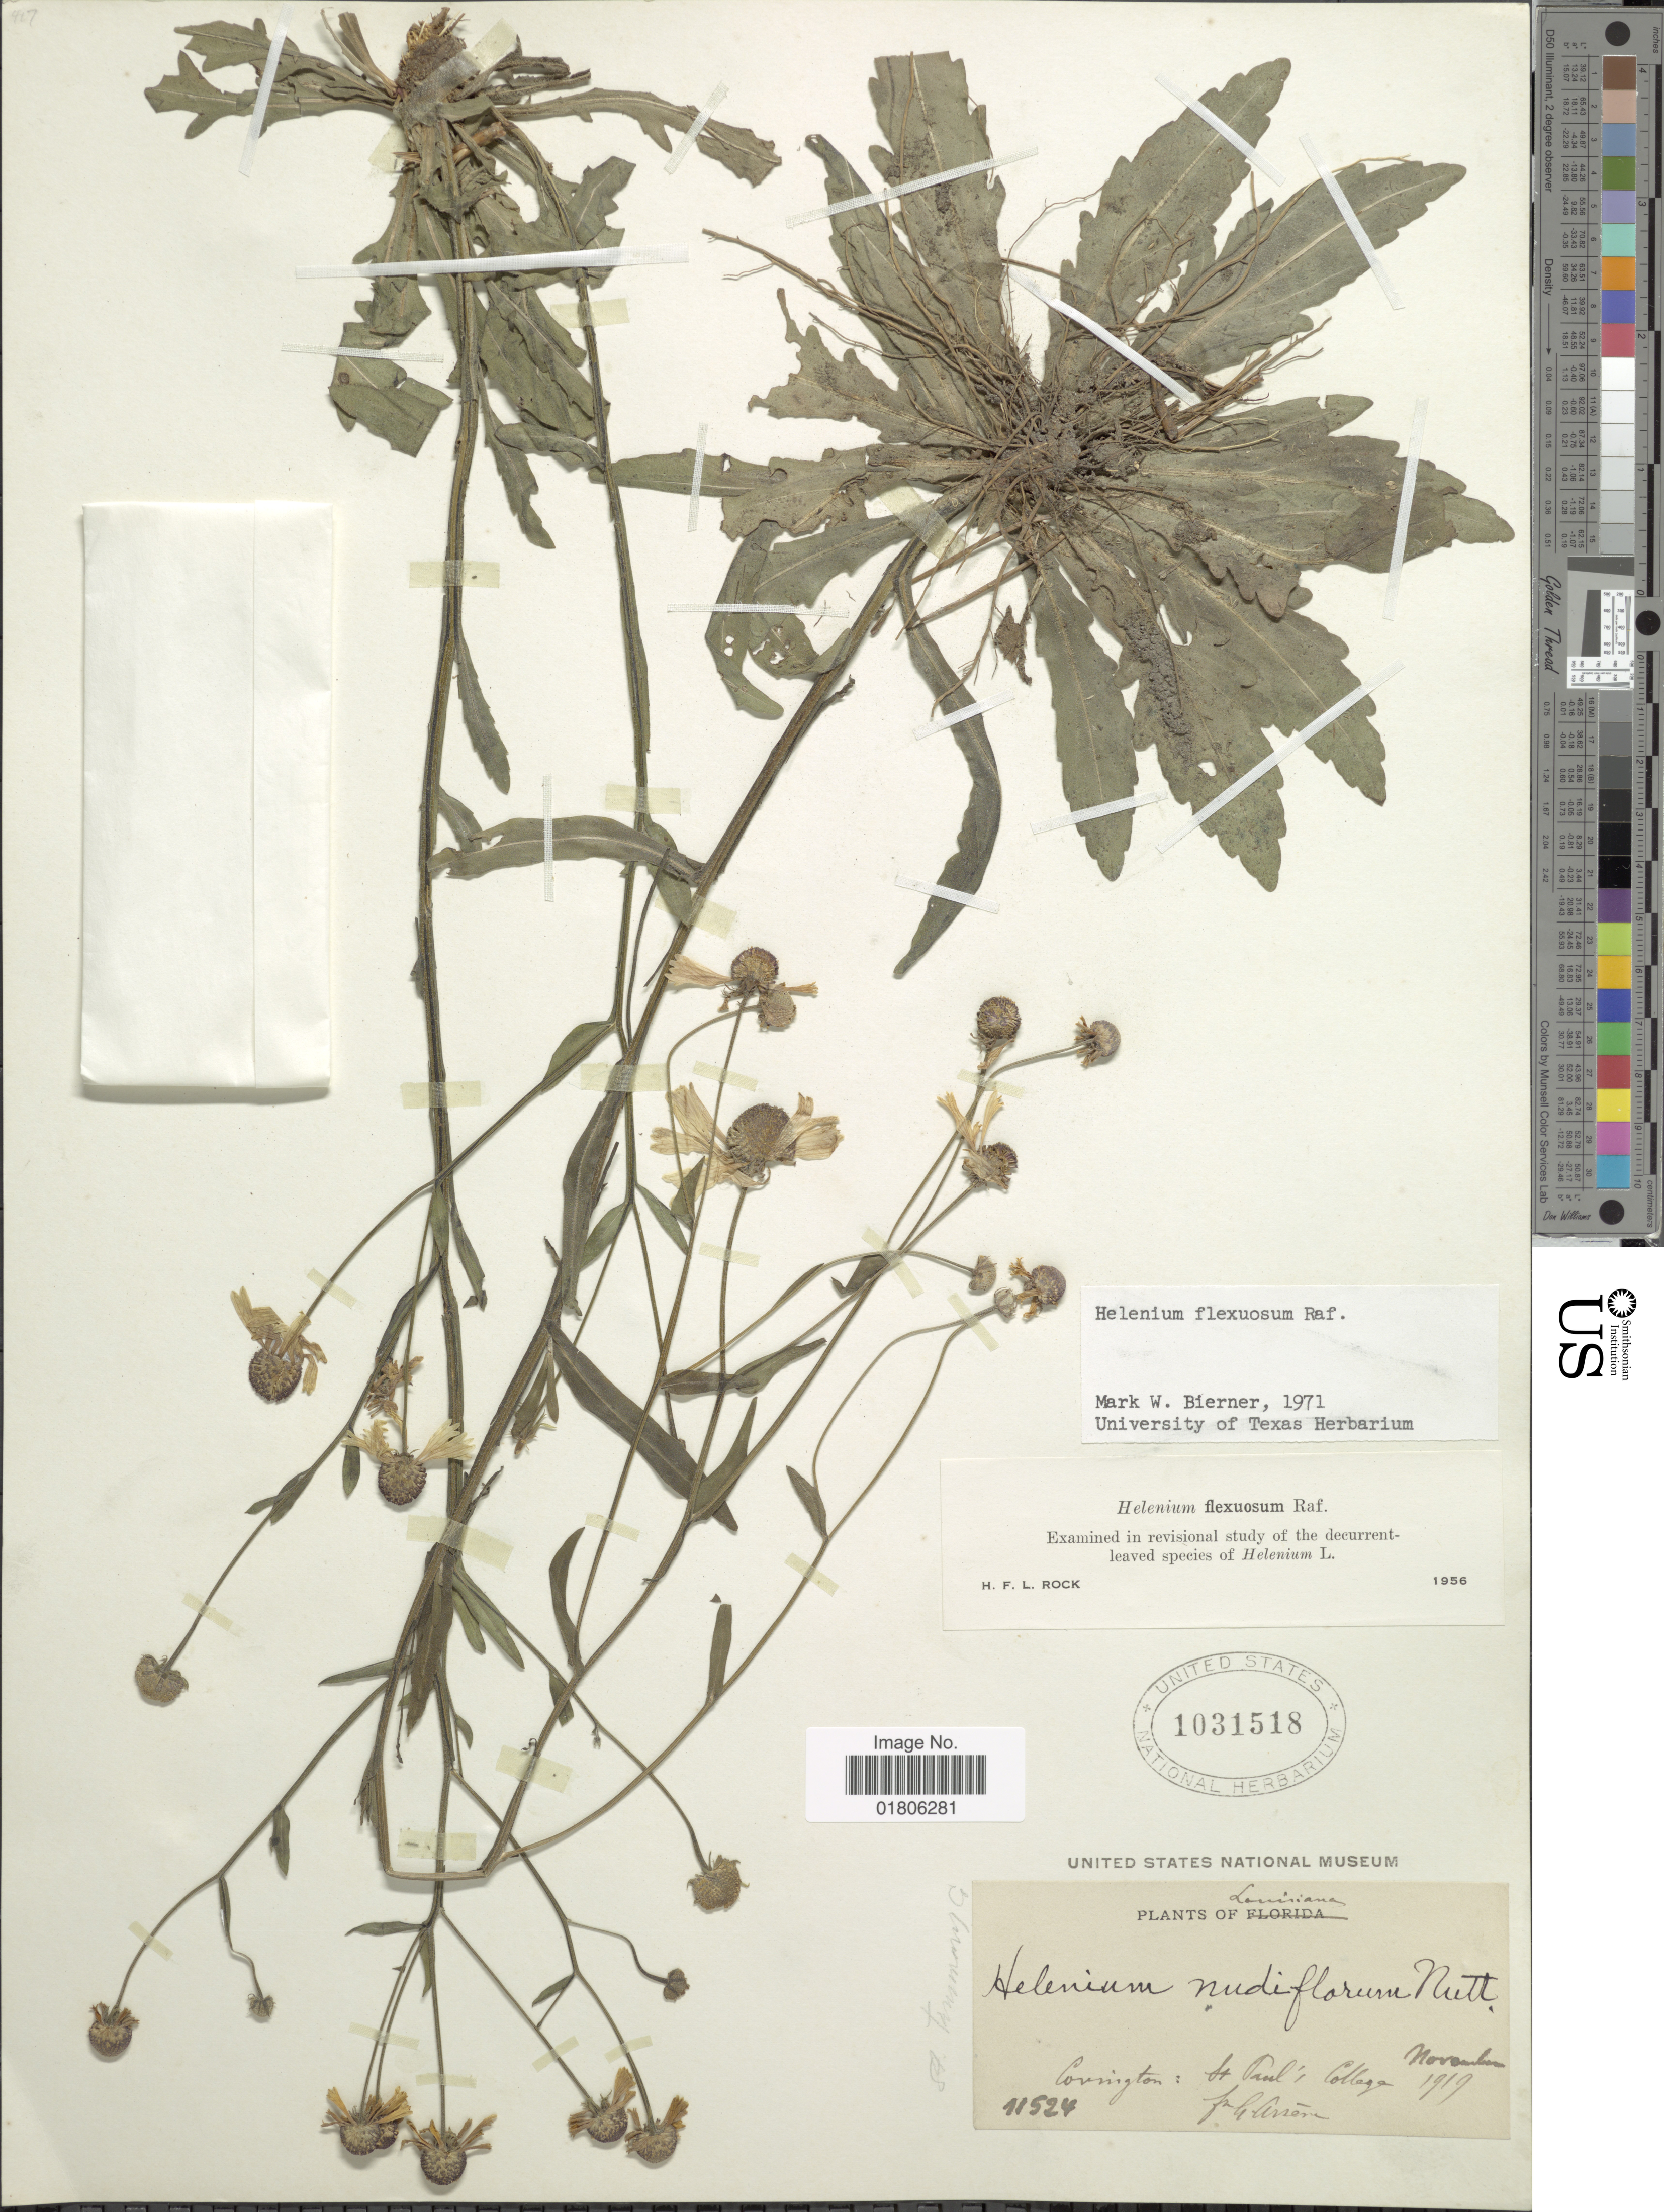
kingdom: Plantae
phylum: Tracheophyta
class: Magnoliopsida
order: Asterales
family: Asteraceae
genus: Helenium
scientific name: Helenium flexuosum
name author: Raf.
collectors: Bro. G. Arsène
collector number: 11524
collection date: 1919-11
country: United States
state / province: Louisiana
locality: Covington: St. Paul; College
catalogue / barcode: US 1031518